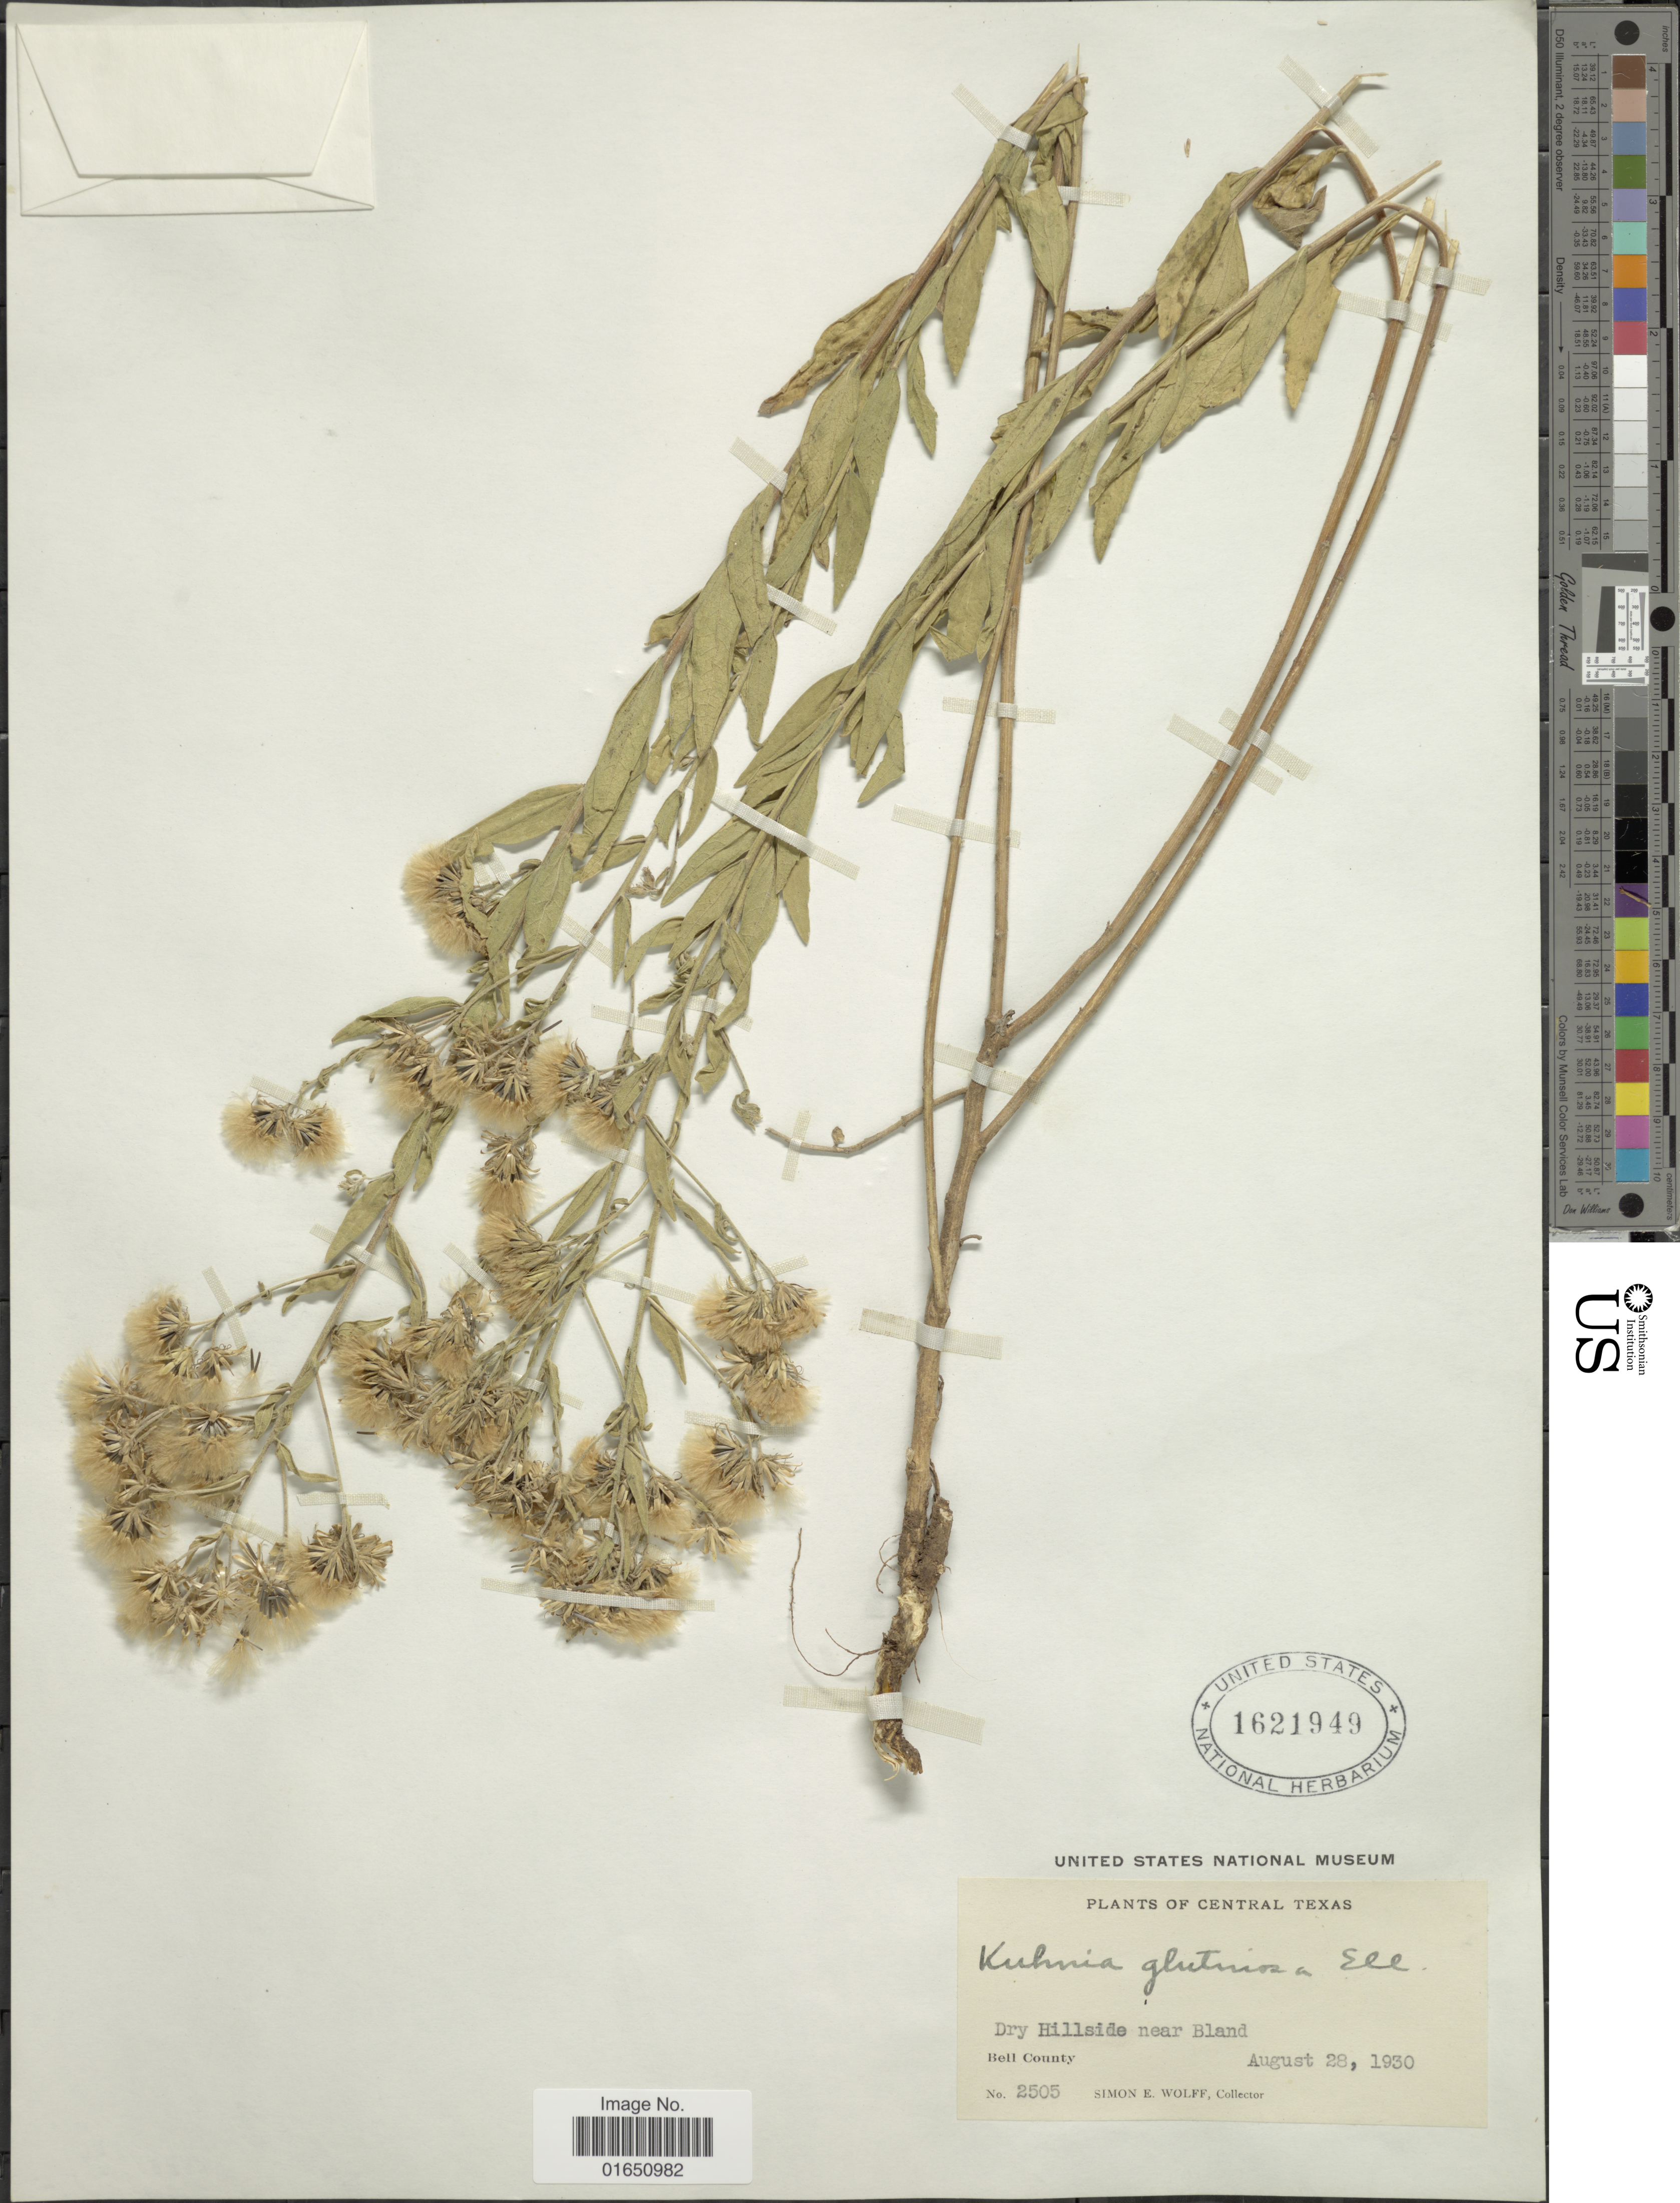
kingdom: Plantae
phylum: Tracheophyta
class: Magnoliopsida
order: Asterales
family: Asteraceae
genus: Brickellia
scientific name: Brickellia eupatorioides var. corymbulosa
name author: (Torr. & A. Gray) Shinners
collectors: S. E. Wolff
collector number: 2505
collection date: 1930-08-28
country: United States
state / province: Texas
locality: Central Texas, Dry Hillside near Bland, Bell County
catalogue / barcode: US 1621949